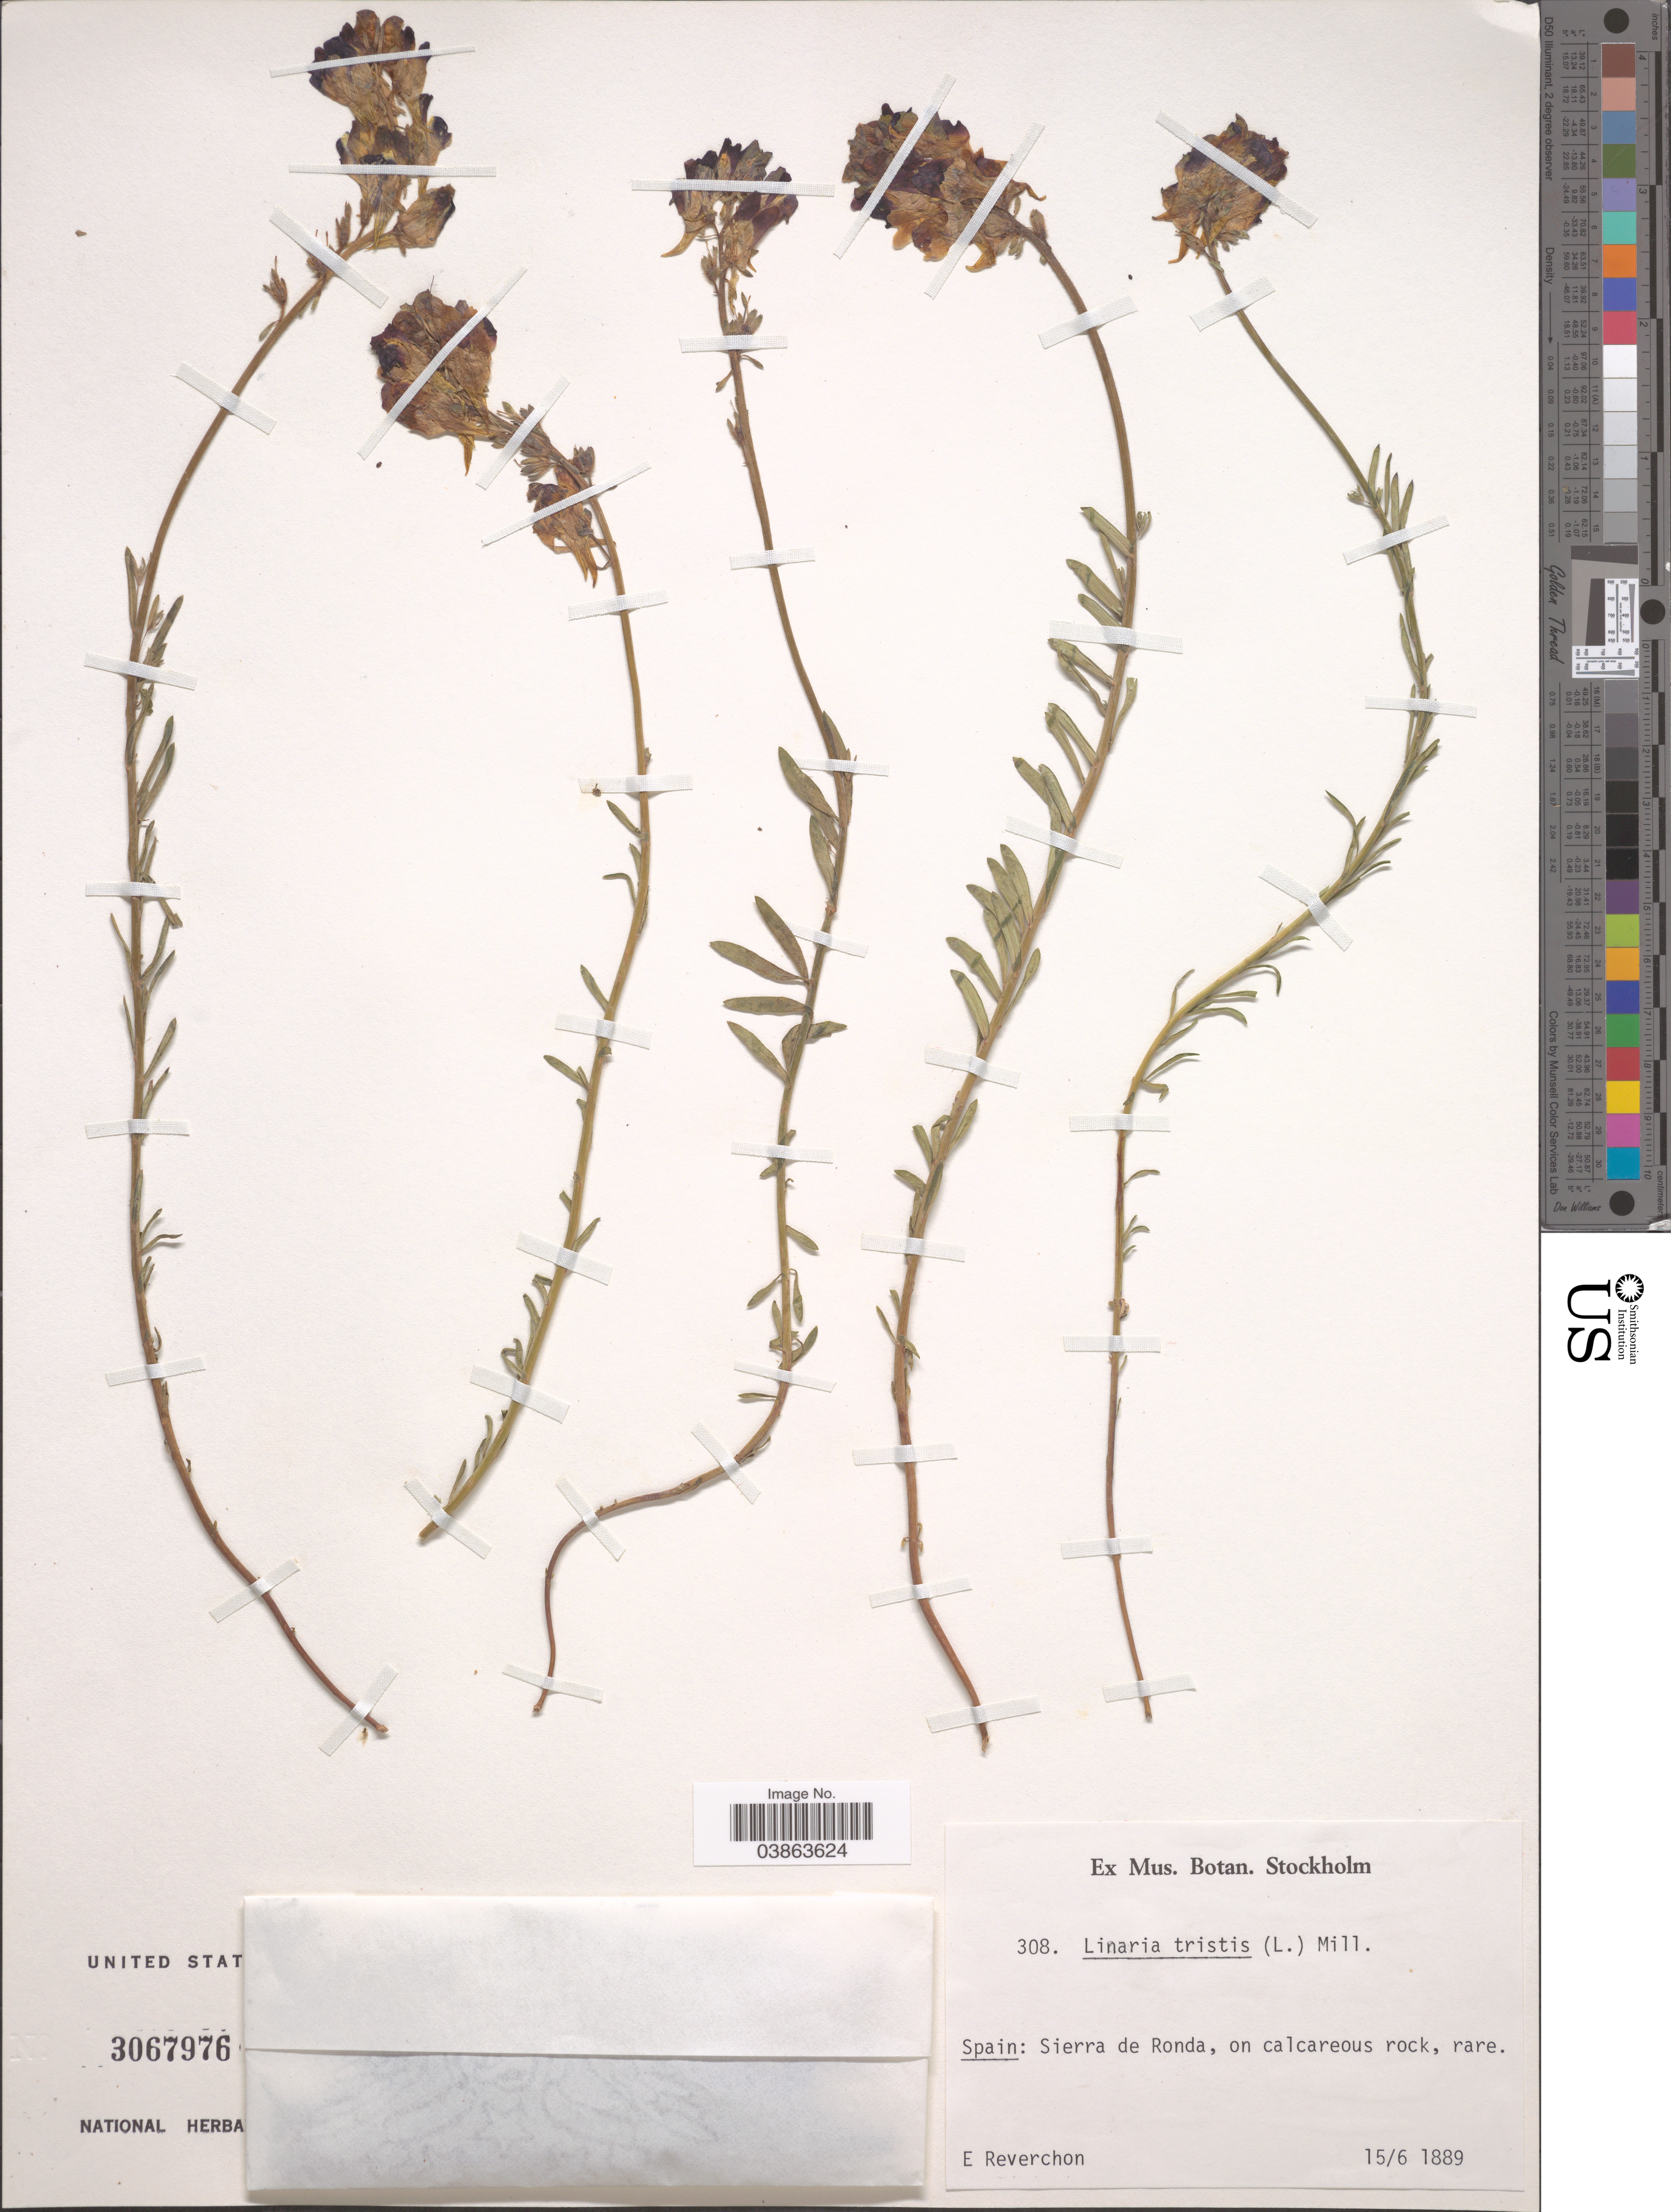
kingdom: Plantae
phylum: Tracheophyta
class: Magnoliopsida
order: Lamiales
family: Plantaginaceae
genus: Linaria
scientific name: Linaria tristis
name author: (L.) Mill.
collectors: E. Reverchon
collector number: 308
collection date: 1889-06-15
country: Spain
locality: Sierra de Ronda.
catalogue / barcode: US 3067976